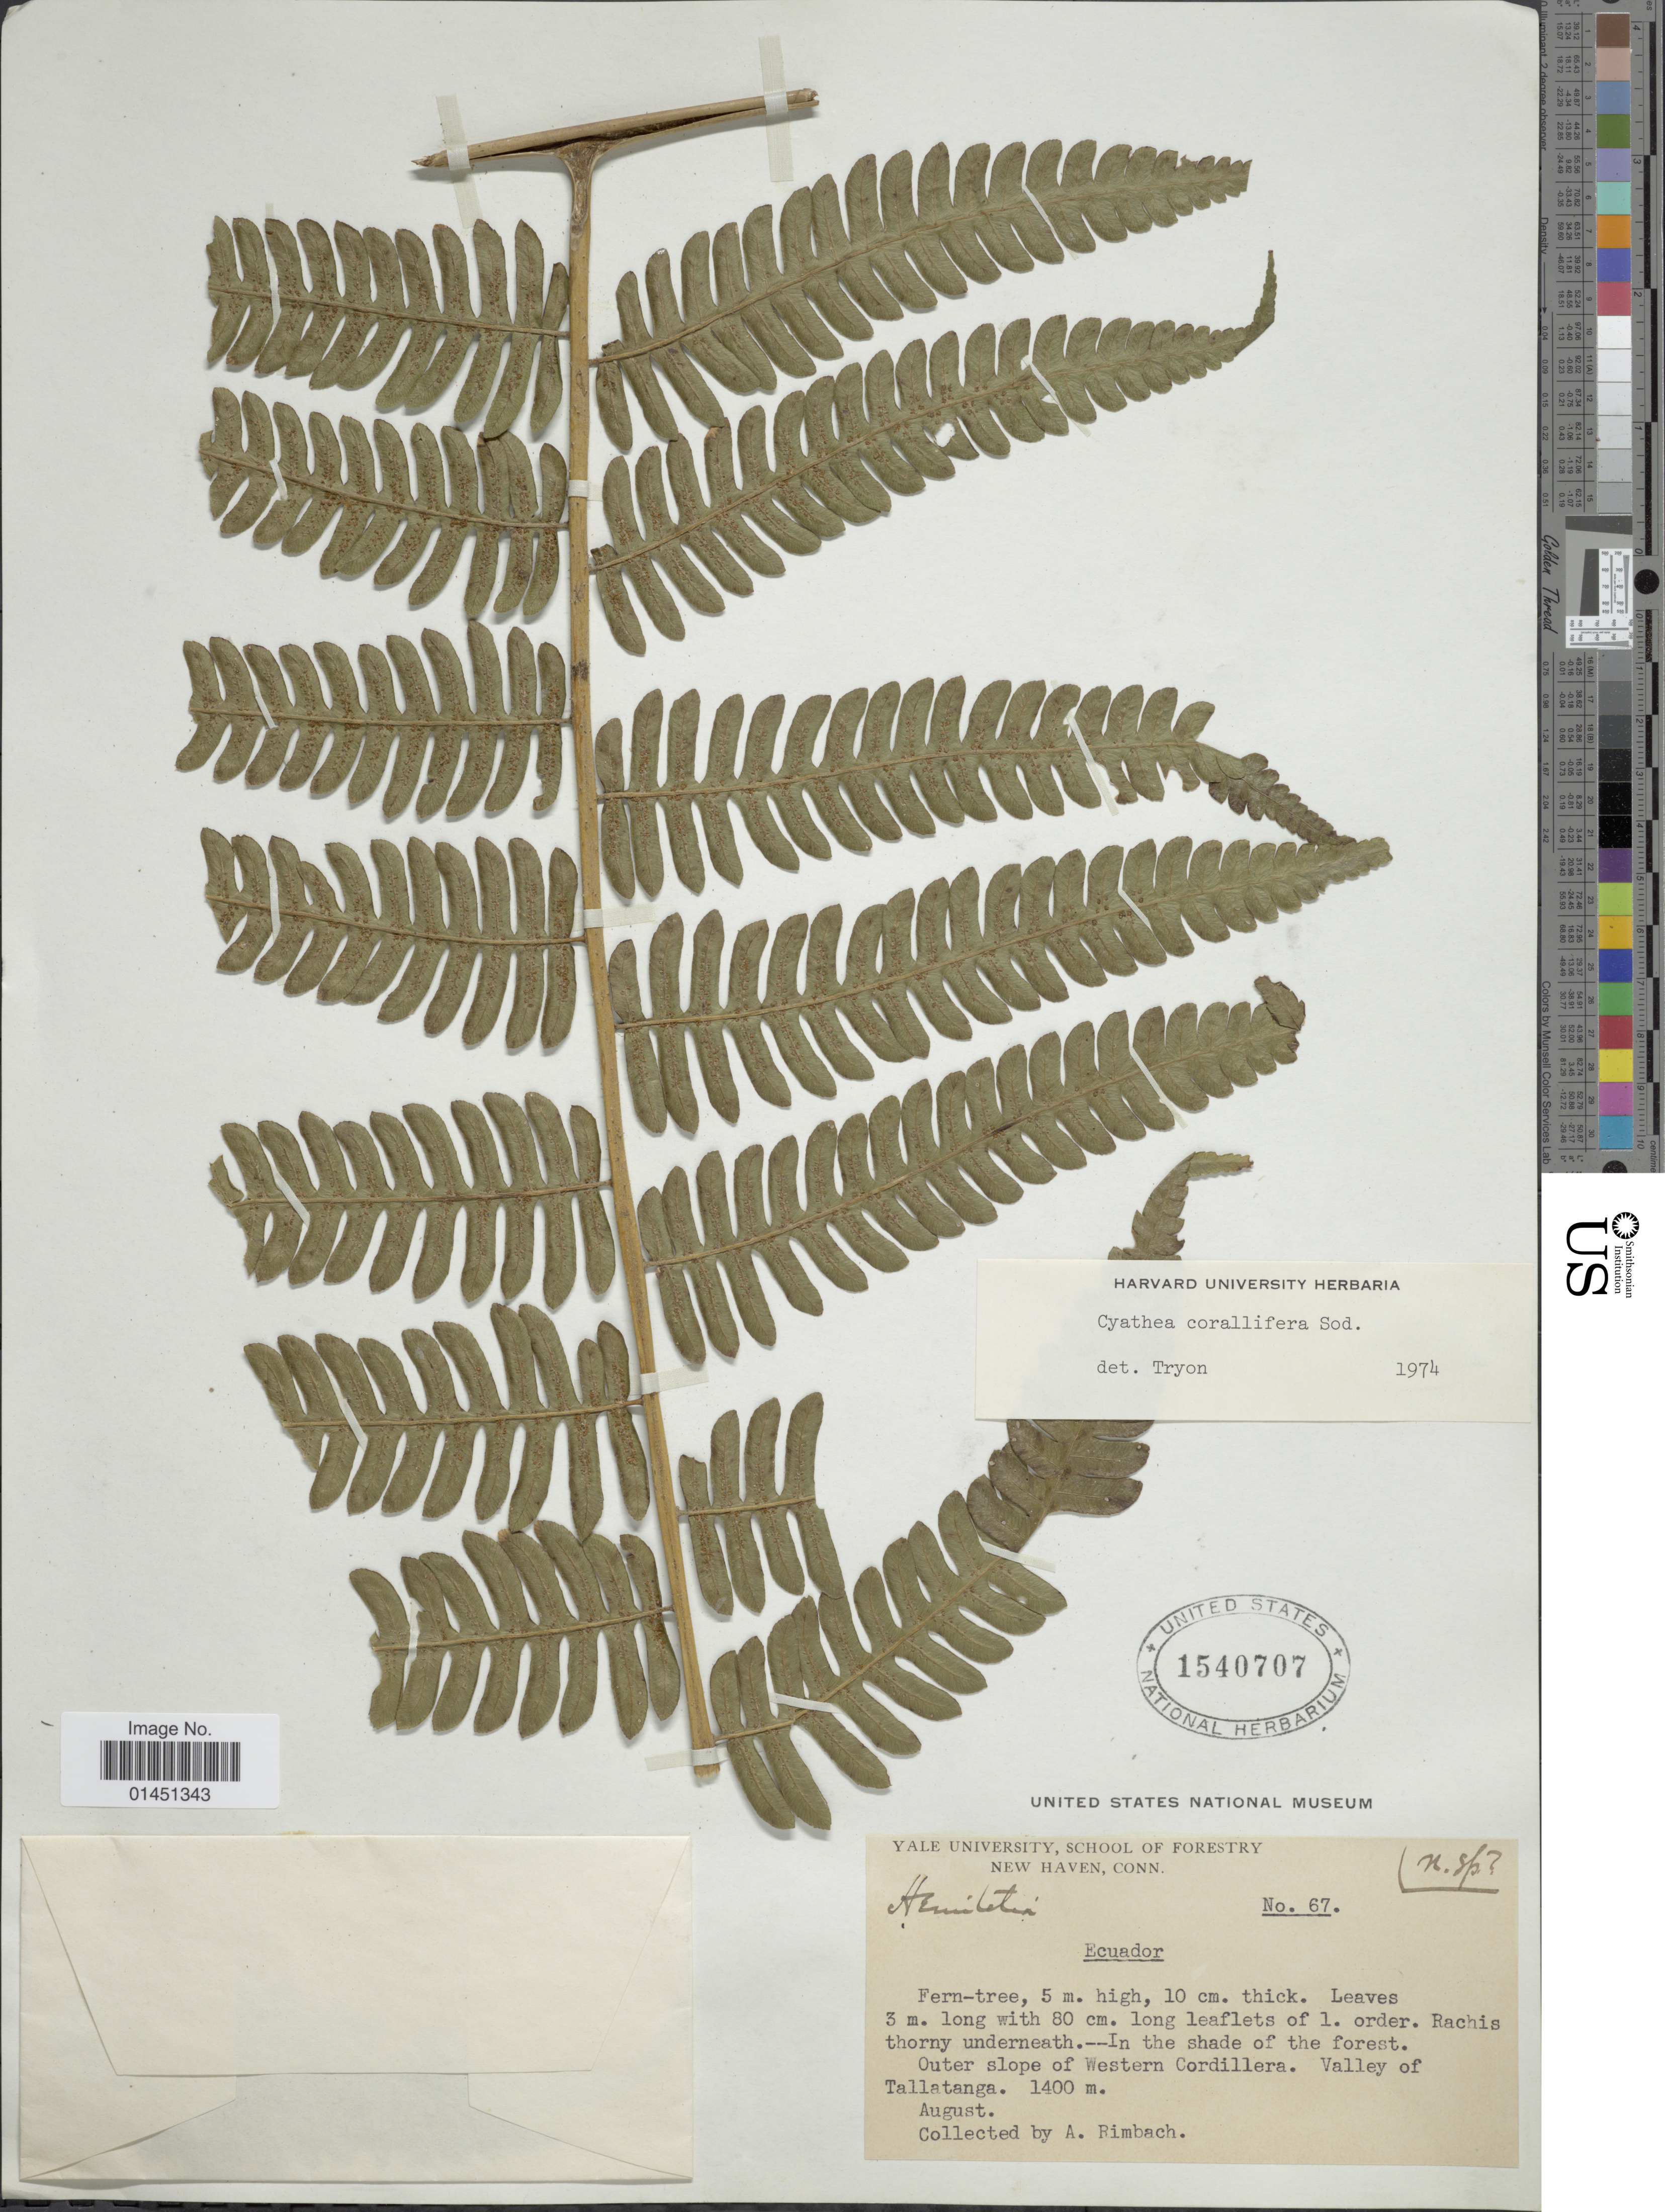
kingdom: Plantae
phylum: Tracheophyta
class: Polypodiopsida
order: Cyatheales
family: Cyatheaceae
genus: Cyathea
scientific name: Cyathea corallifera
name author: Sodiro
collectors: A. Rimbach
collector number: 67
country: Ecuador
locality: Outer slope of Western Cordillera. Valley of Tallatanga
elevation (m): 1400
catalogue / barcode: US 1540707